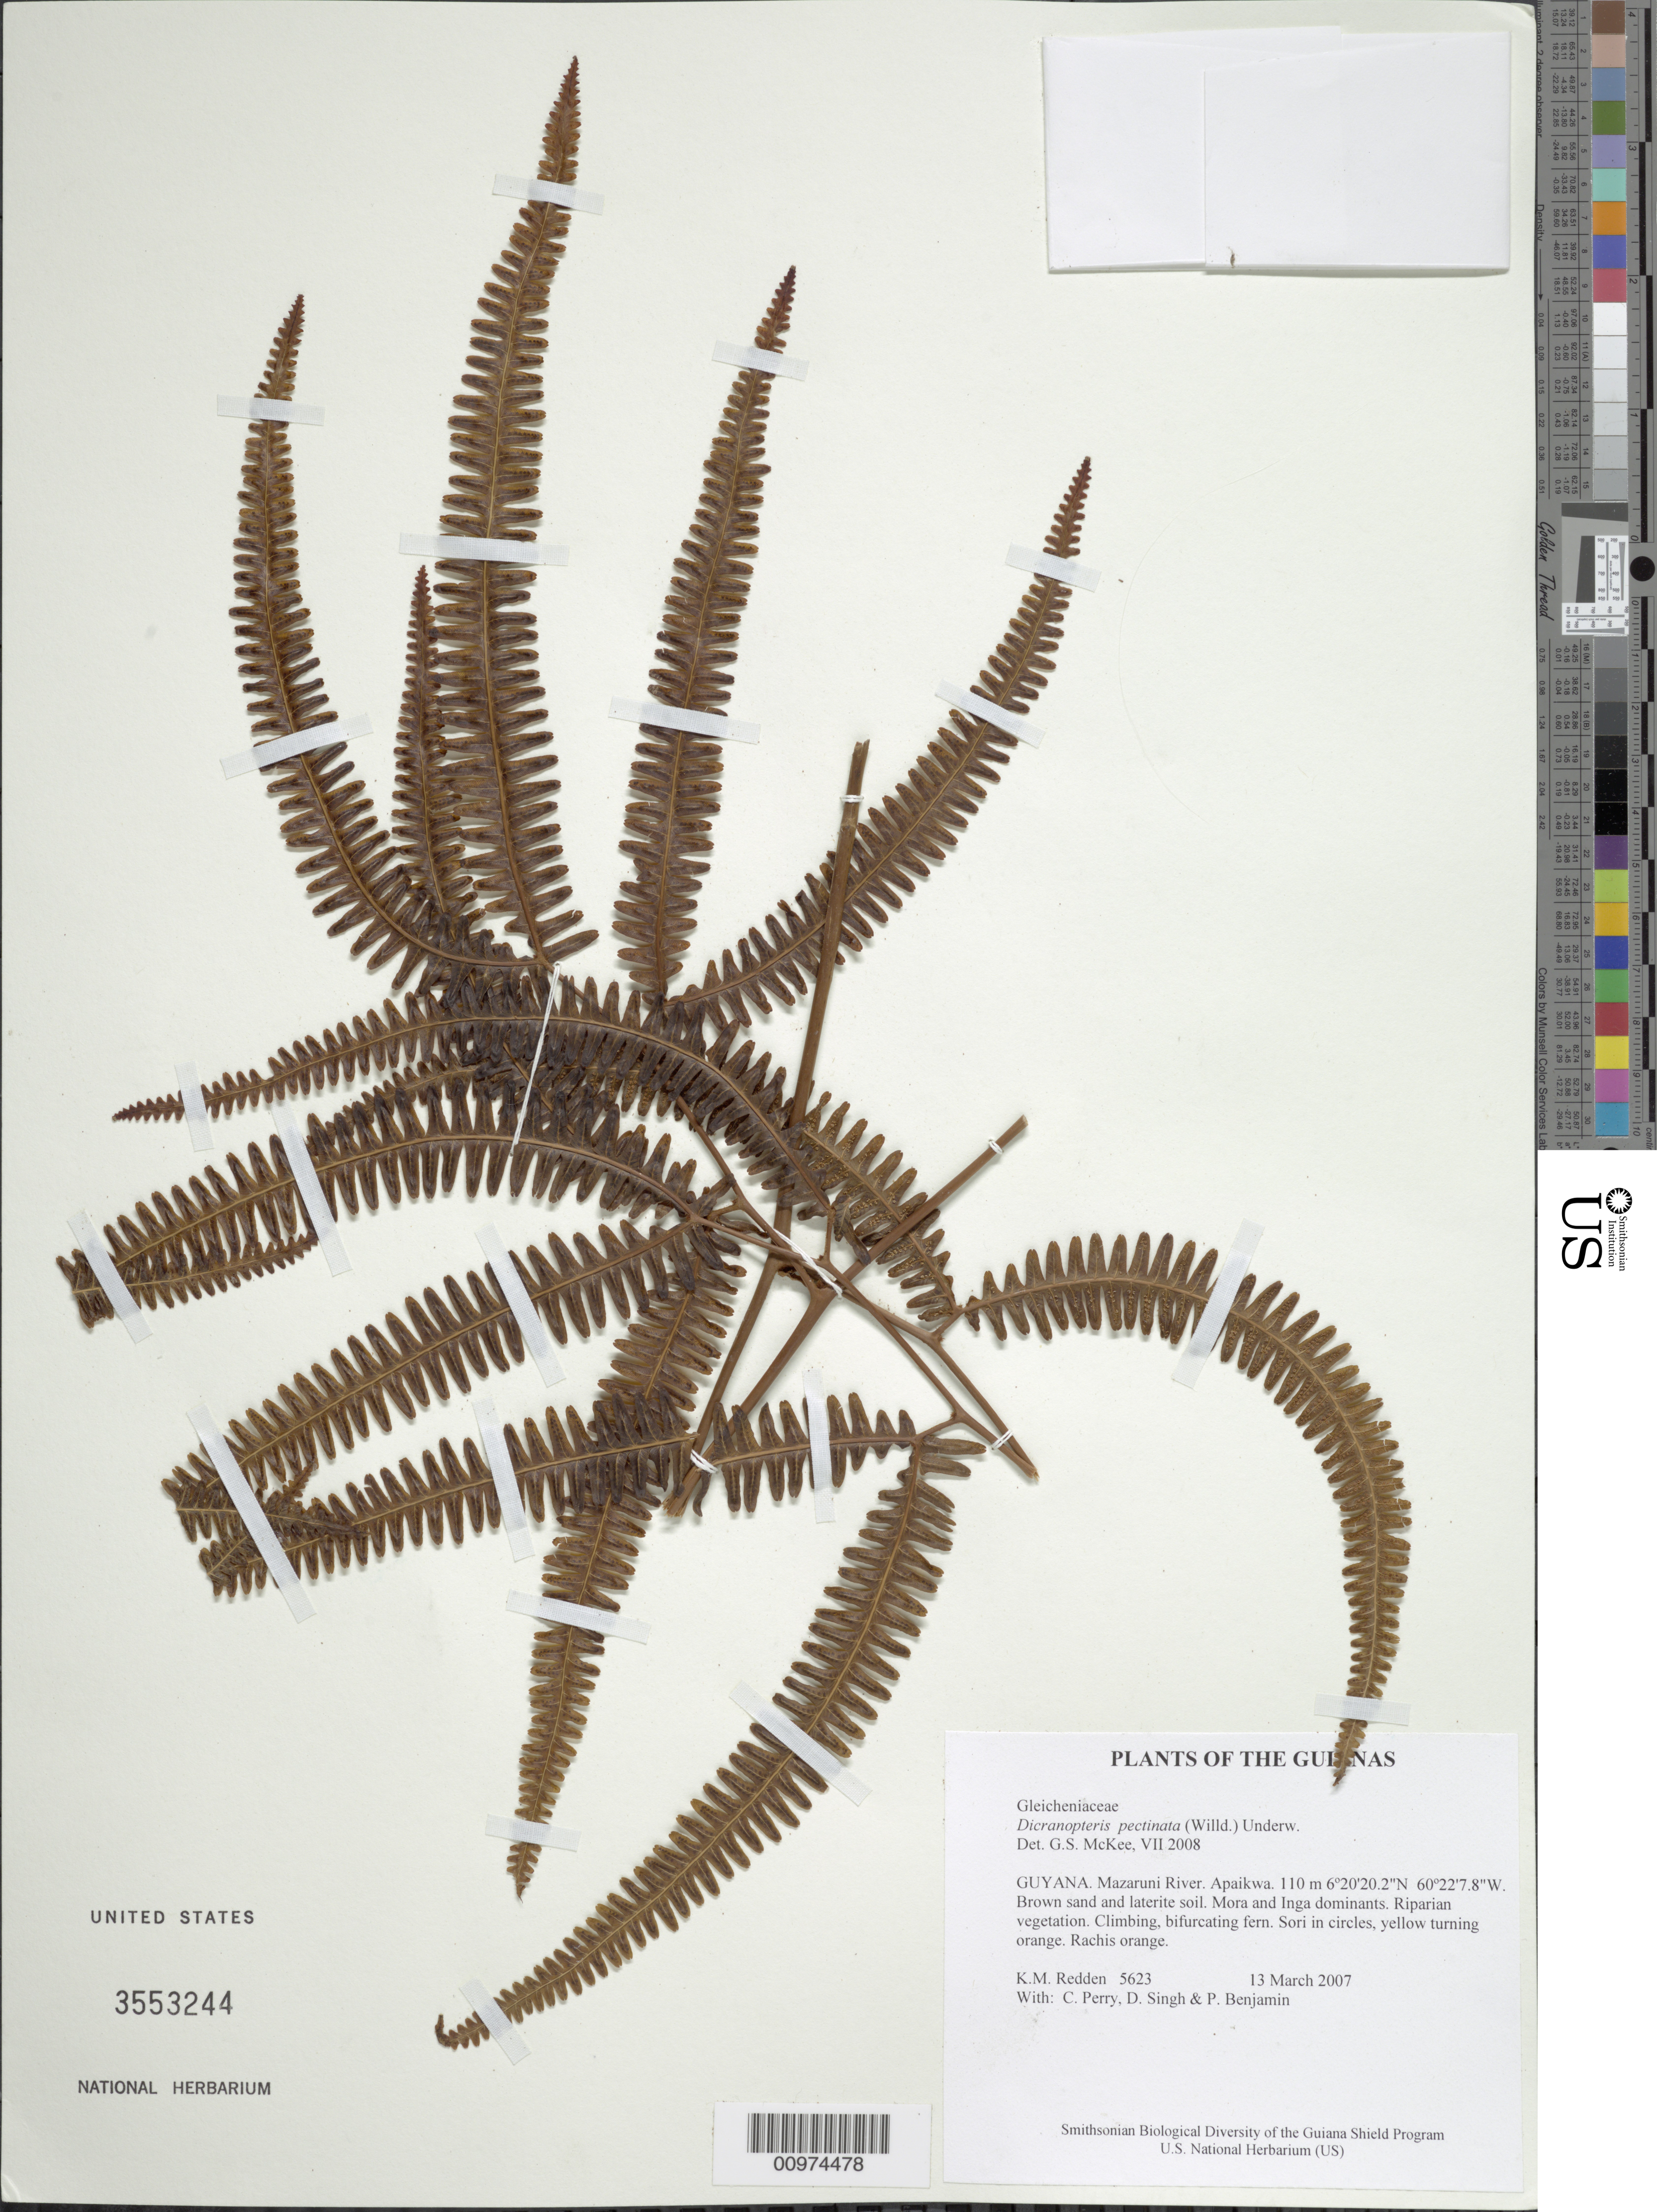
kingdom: Plantae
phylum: Tracheophyta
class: Polypodiopsida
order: Gleicheniales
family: Gleicheniaceae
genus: Gleichenella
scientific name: Gleichenella pectinata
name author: (Willd.) Ching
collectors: K. M. Redden, C. Perry, D. Singh & P. Benjamin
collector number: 5623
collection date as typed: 13 March 2007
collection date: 2007-03-13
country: Guyana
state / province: Cuyuni-Mazaruni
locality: Mazaruni River. Apaikwa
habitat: Brown sand and laterite soil. Mora and Inga dominant. Riparian vegetation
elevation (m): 110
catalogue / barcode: US 3553244